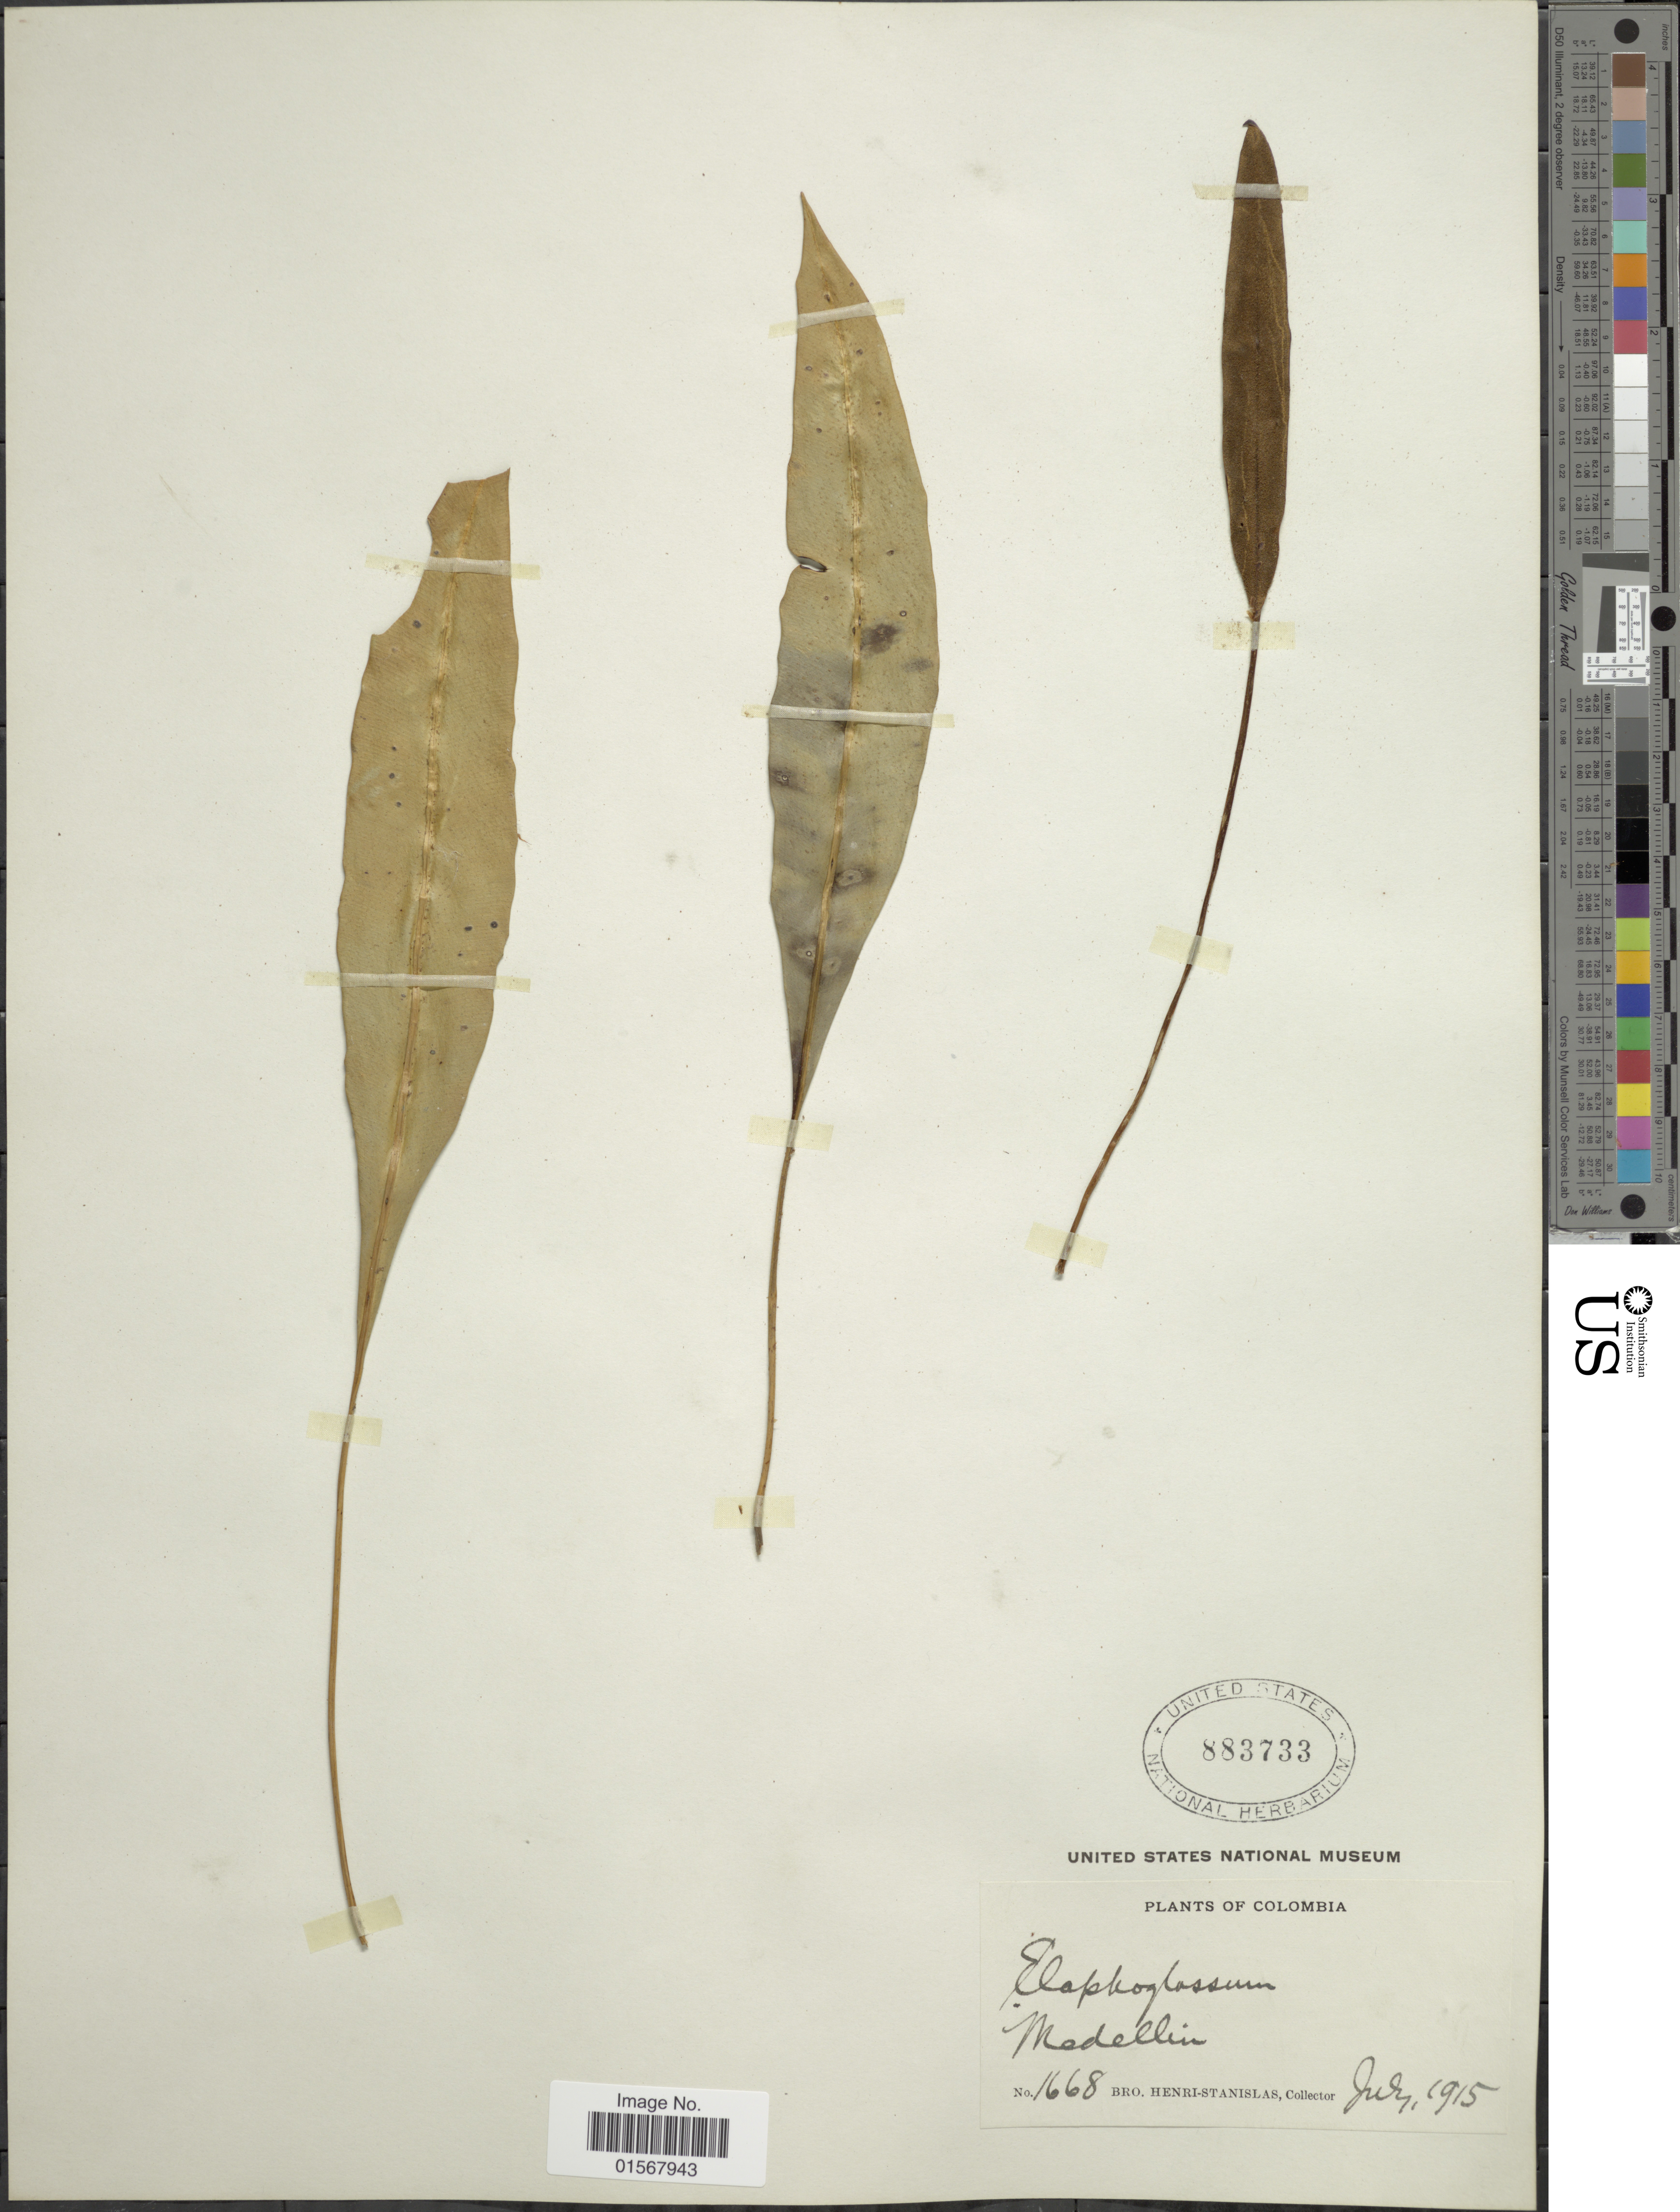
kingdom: Plantae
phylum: Tracheophyta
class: Polypodiopsida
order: Polypodiales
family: Dryopteridaceae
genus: Elaphoglossum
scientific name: Elaphoglossum sp.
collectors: Henri-Stanislas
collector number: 1668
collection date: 1915-07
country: Colombia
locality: Medellin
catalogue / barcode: US 883733